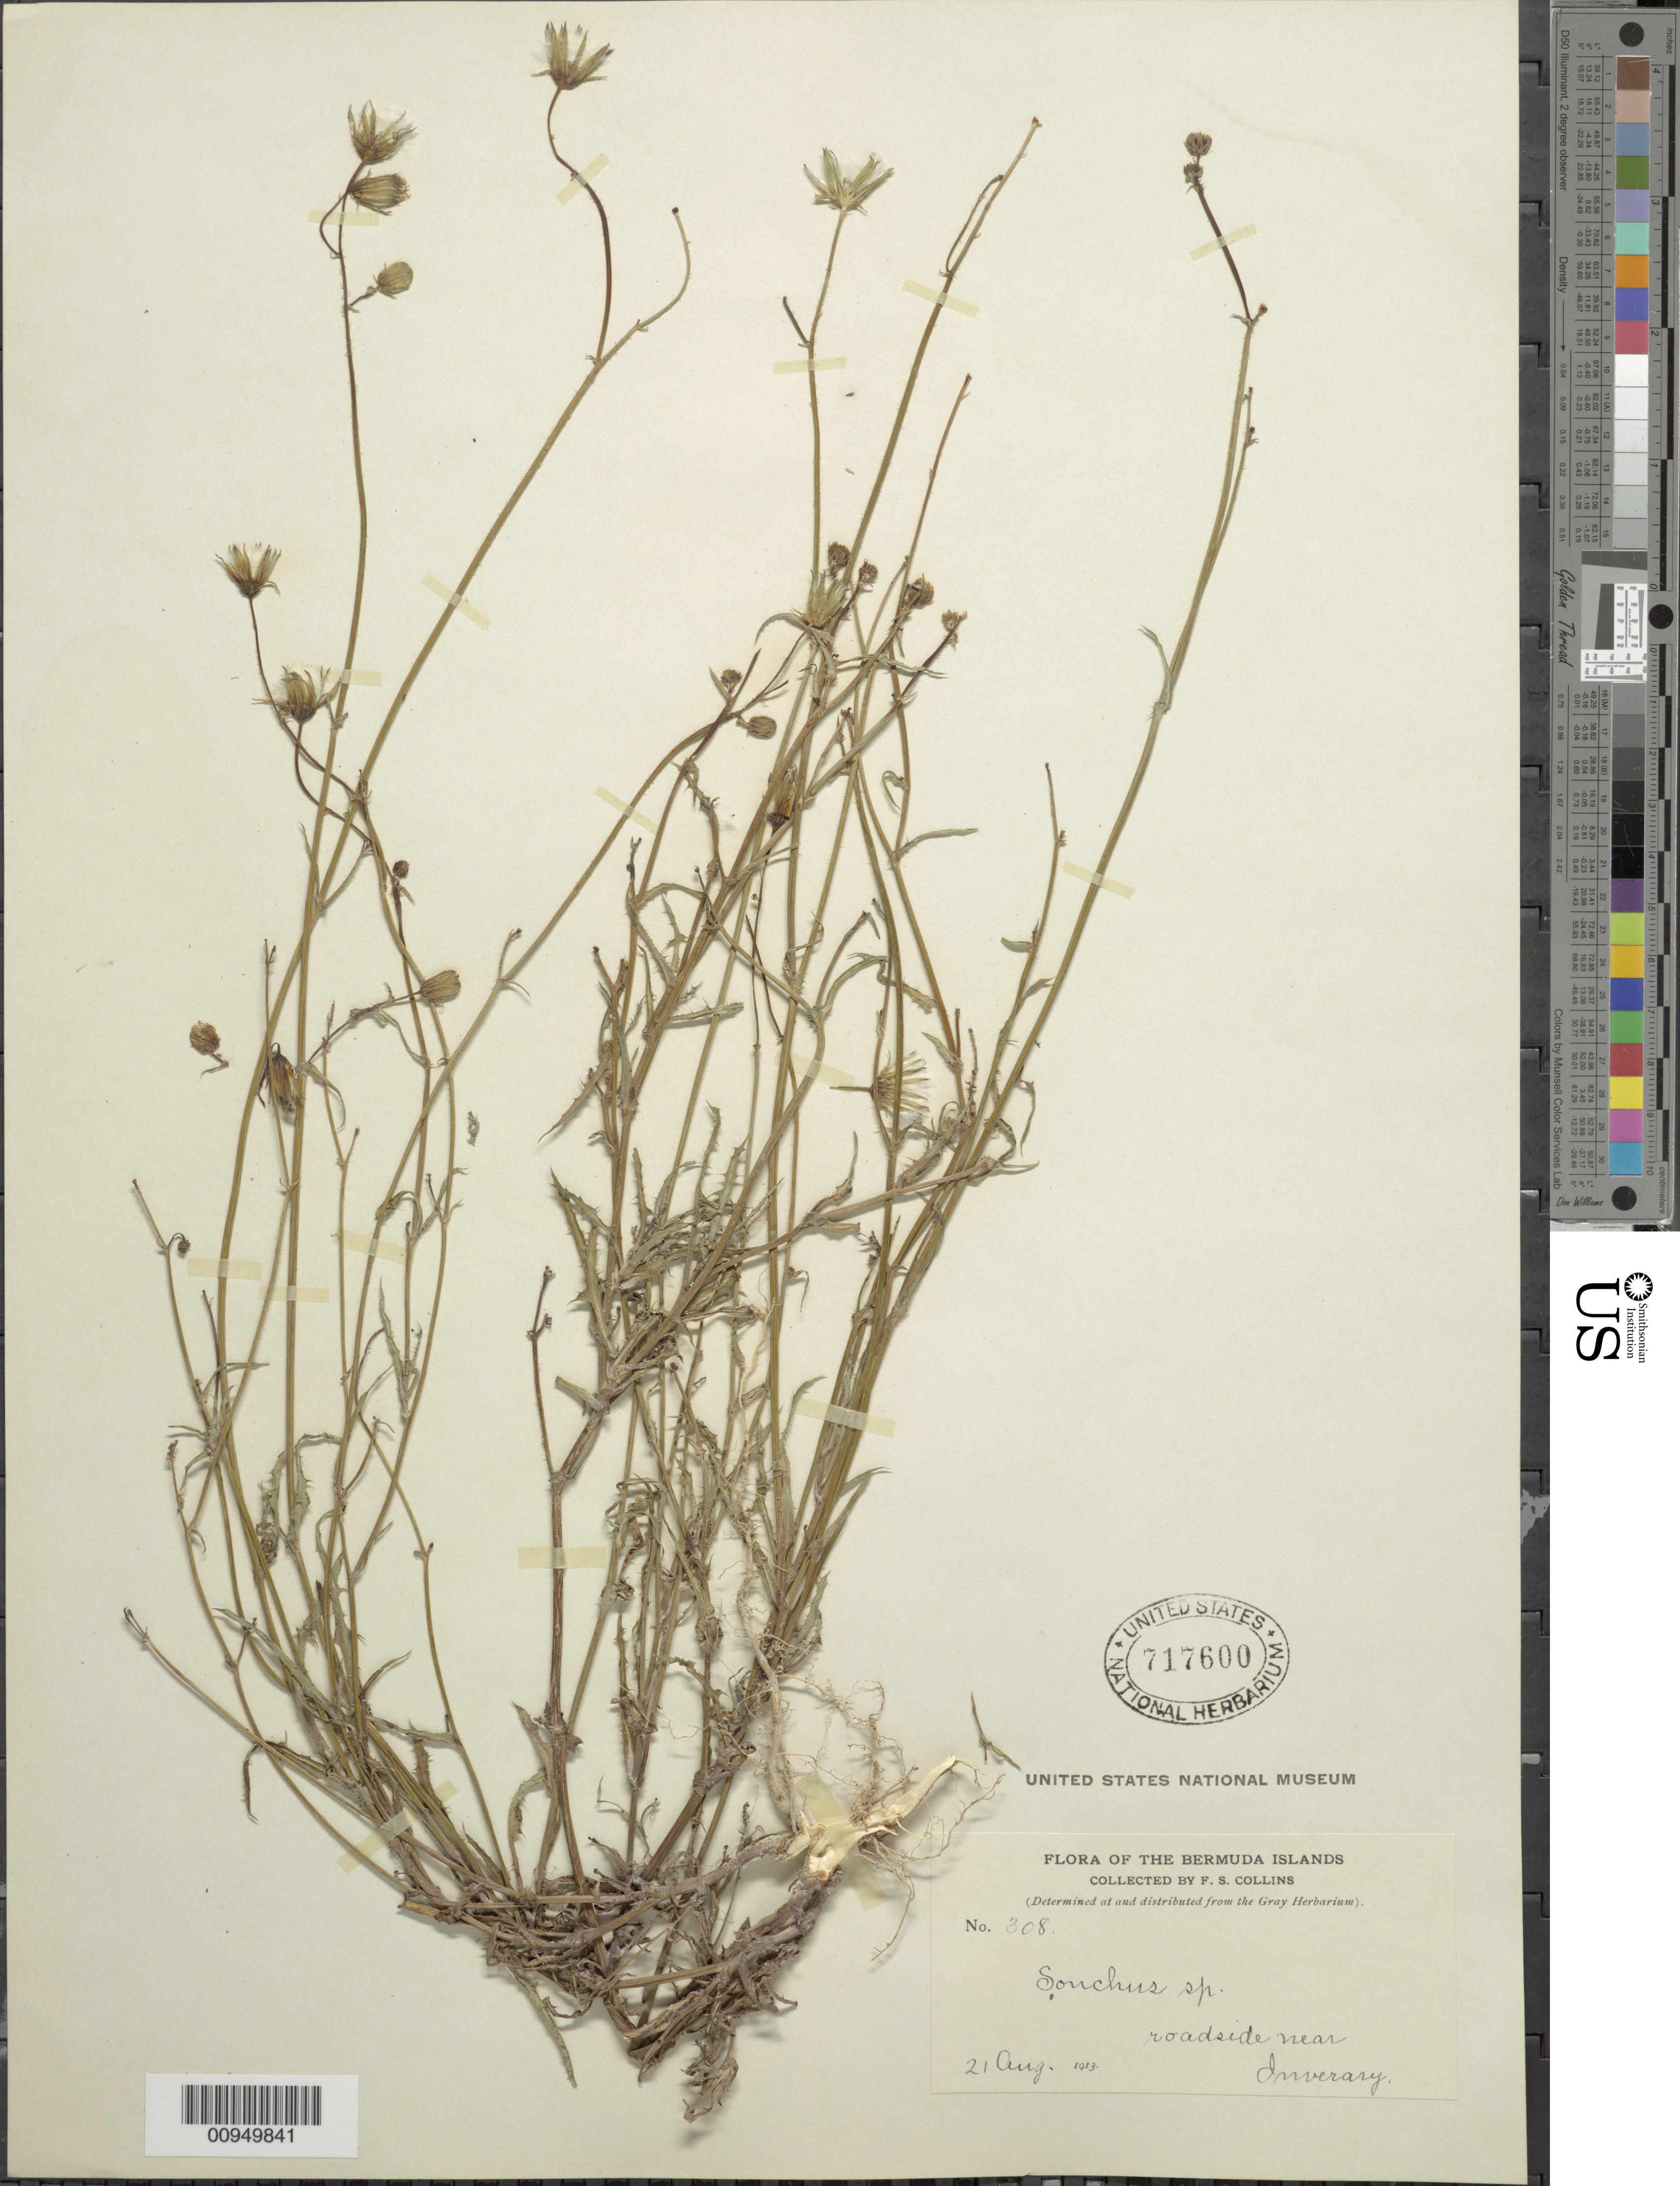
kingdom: Plantae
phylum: Tracheophyta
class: Magnoliopsida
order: Asterales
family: Asteraceae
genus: Sonchus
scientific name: Sonchus sp.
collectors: F. Collins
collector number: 308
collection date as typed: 21 Aug 1913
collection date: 1913-08-21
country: Bermuda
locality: Roadside near Inverary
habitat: Roadside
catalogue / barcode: US 717600